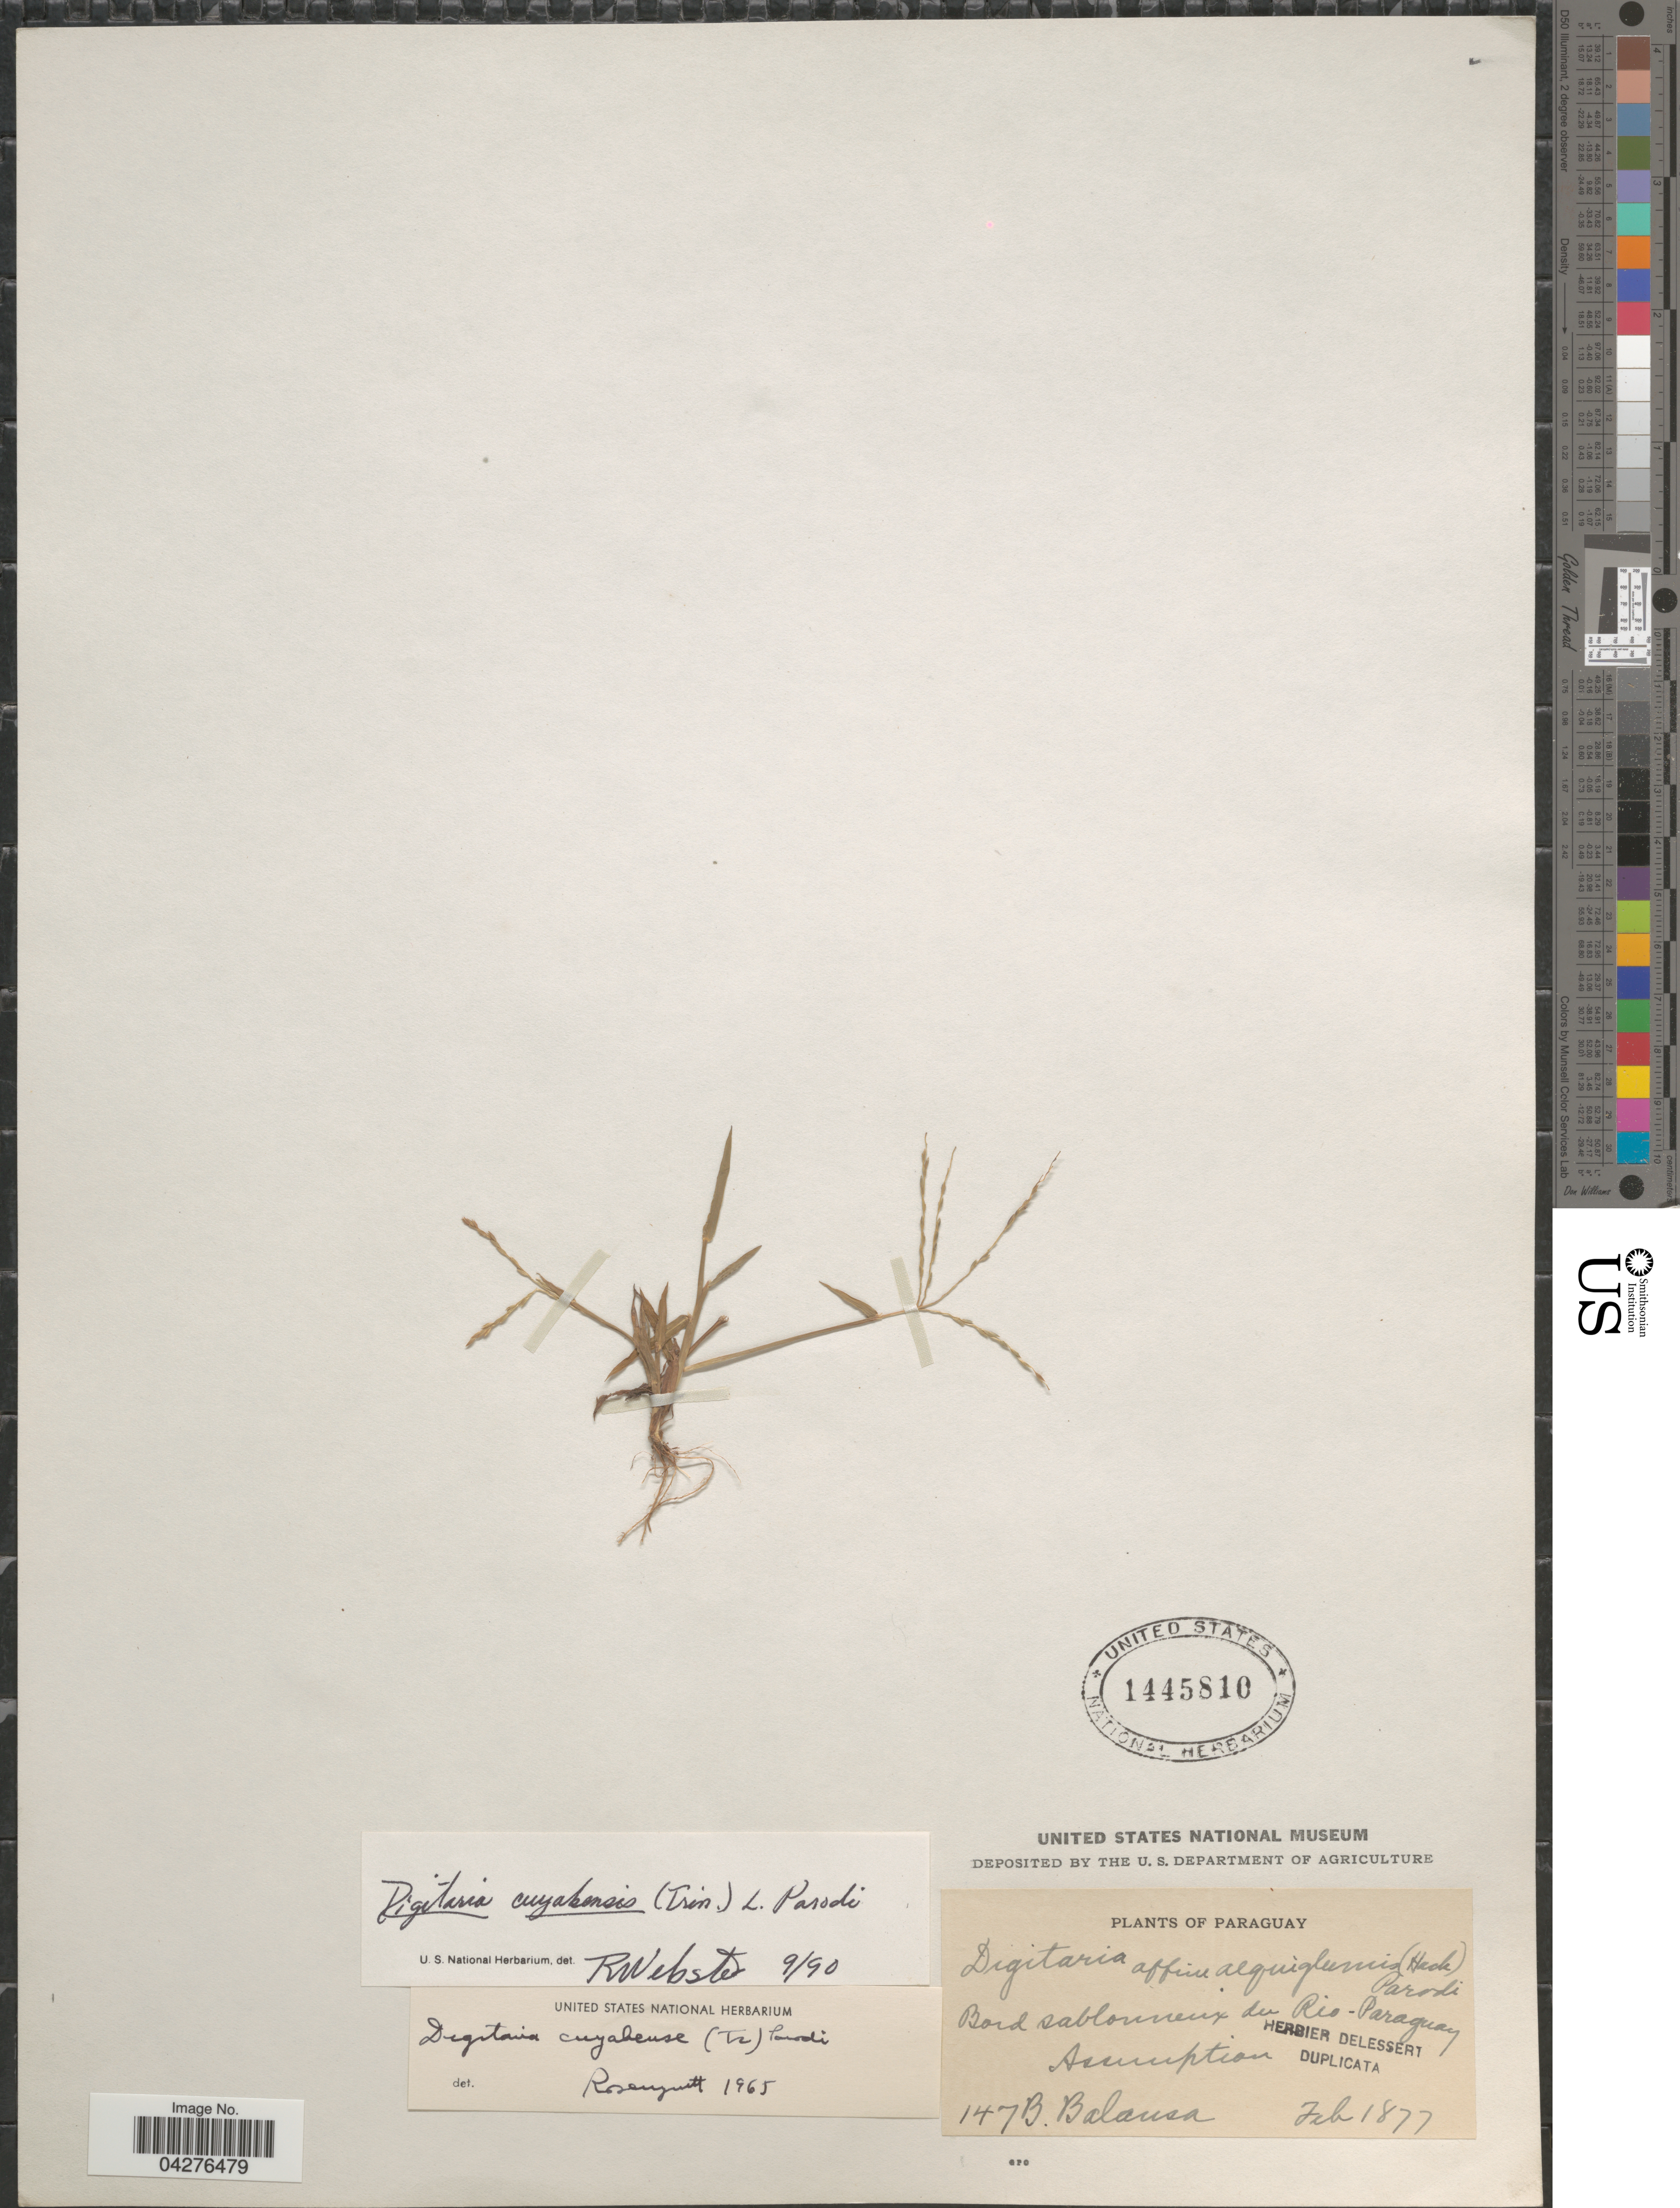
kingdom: Plantae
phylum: Tracheophyta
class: Liliopsida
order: Poales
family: Poaceae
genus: Digitaria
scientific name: Digitaria cuyabensis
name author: (Trin.) Parodi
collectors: B. Balansa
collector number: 147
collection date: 1877-02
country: Paraguay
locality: Bord sablonneux du Rio-Paraguay. Assumption.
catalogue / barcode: US 1445810